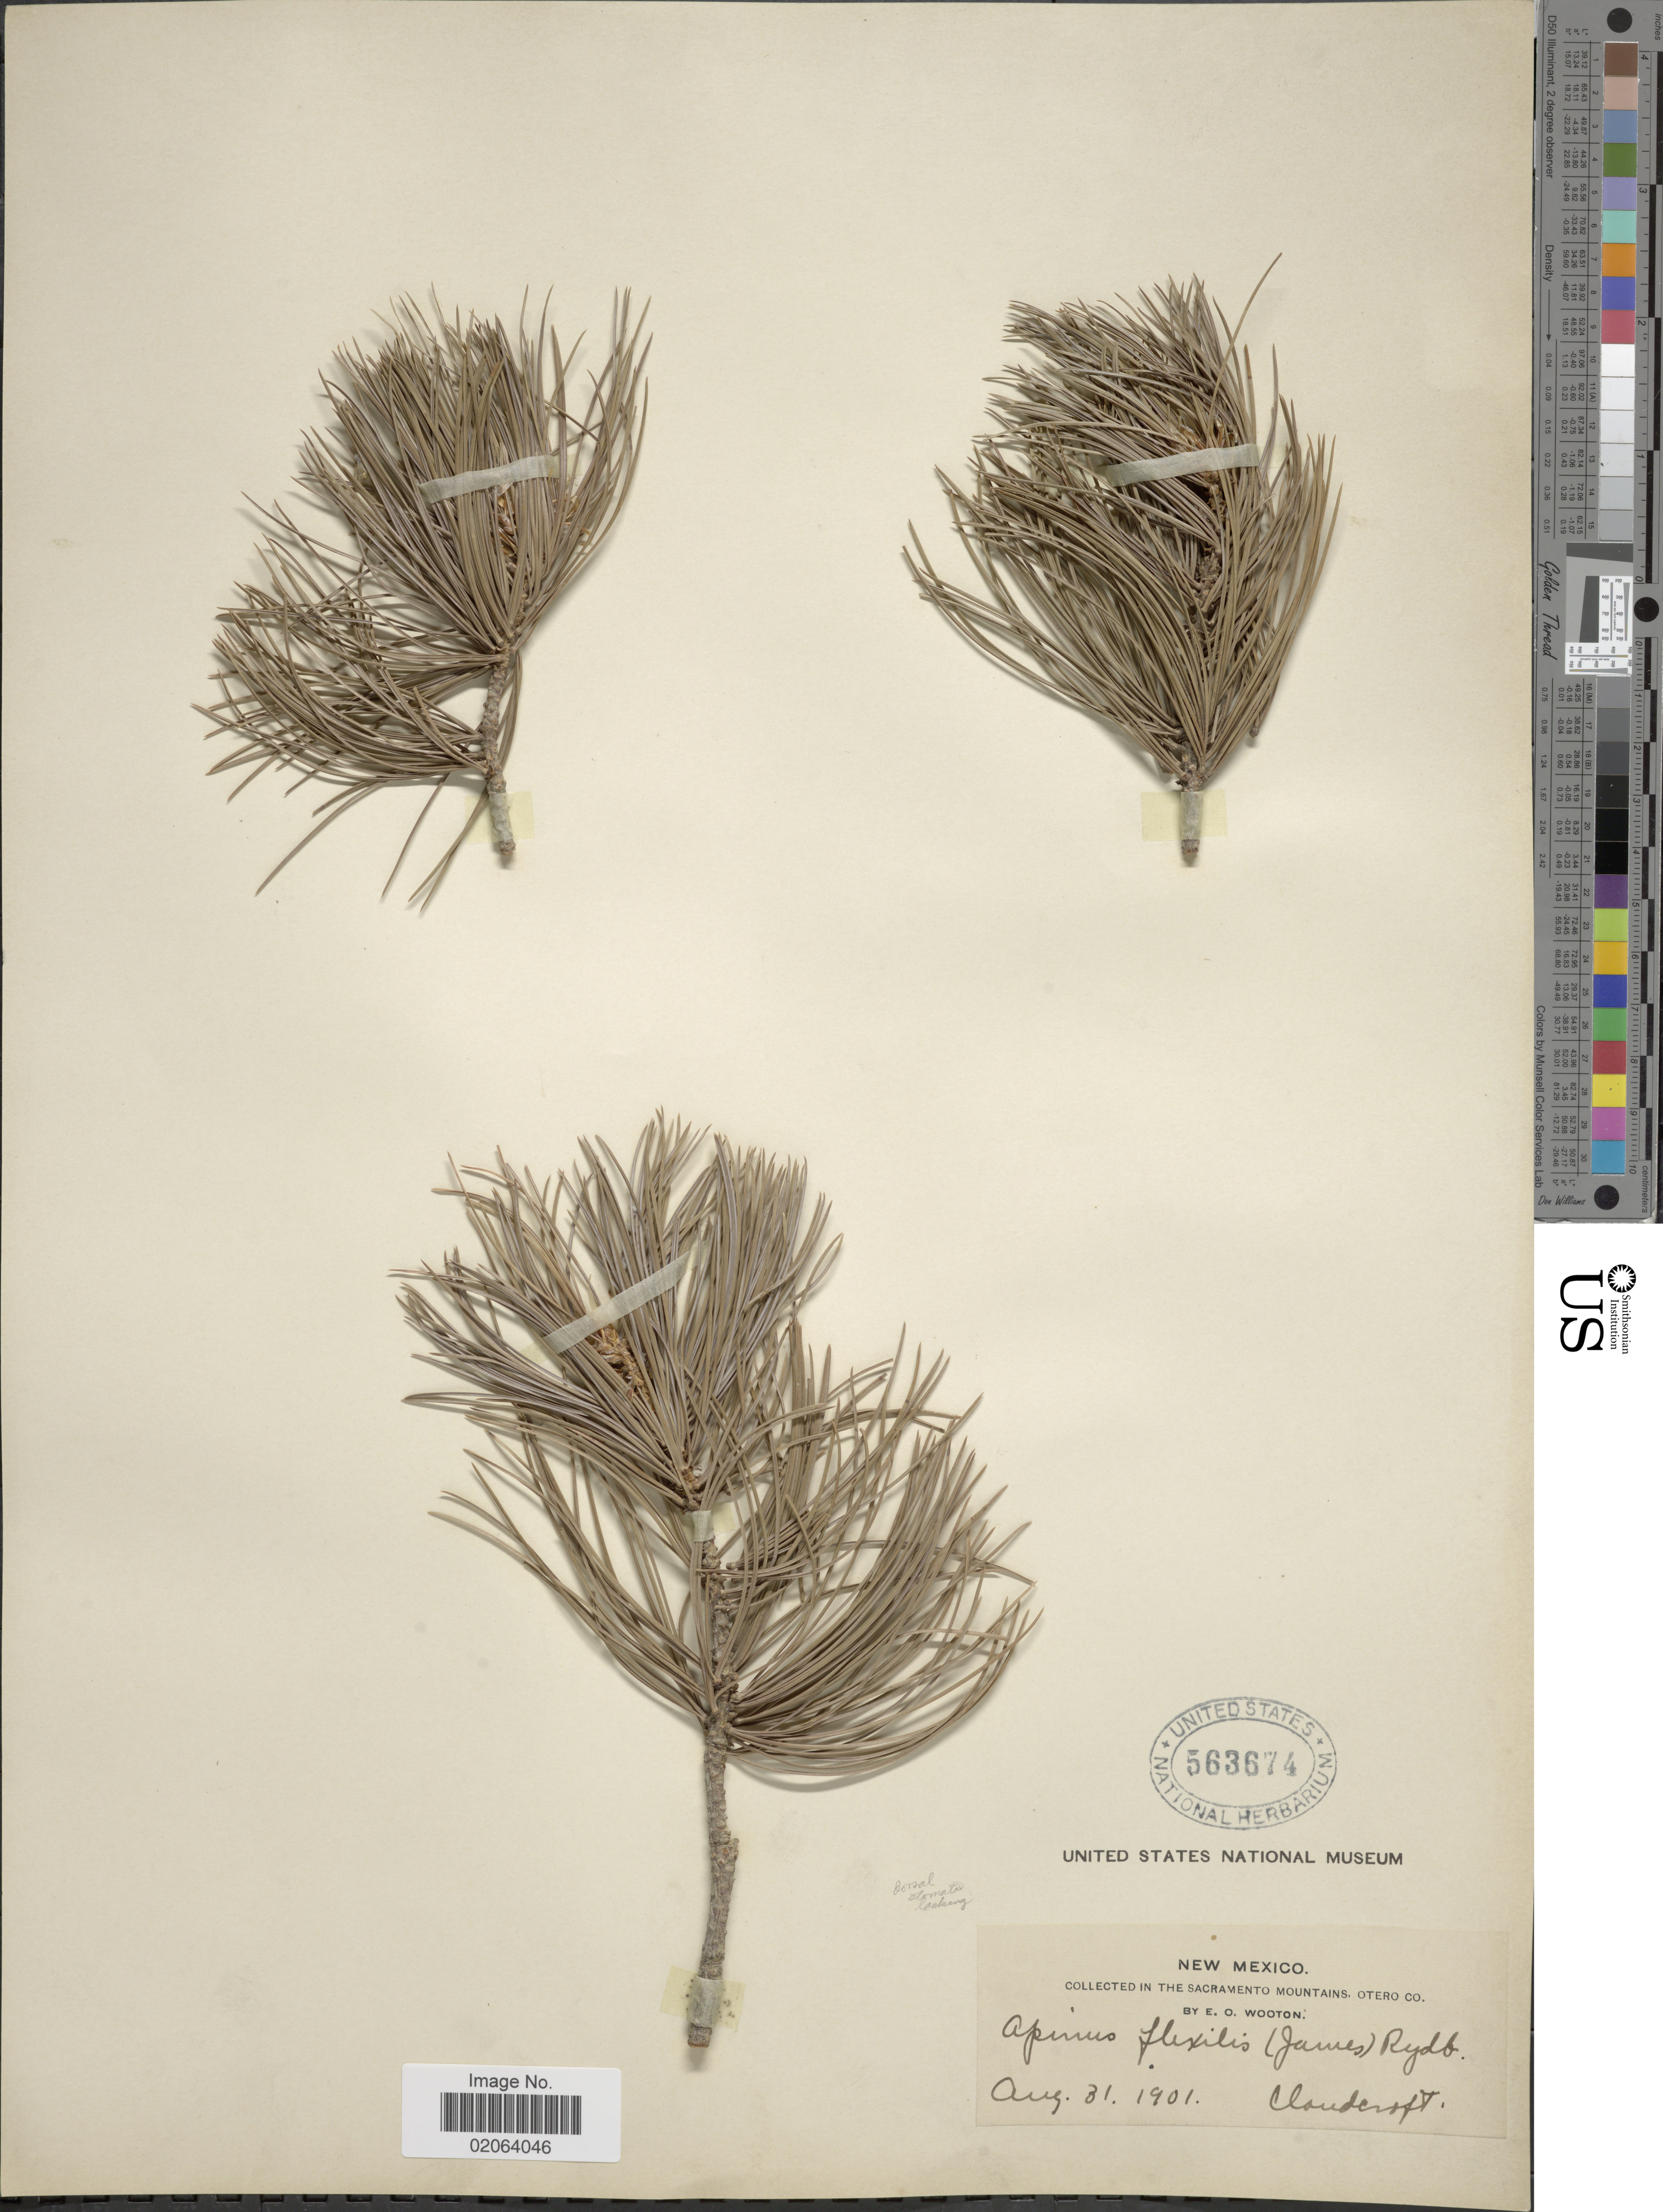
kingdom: Plantae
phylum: Tracheophyta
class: Pinopsida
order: Pinales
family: Pinaceae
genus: Pinus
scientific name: Pinus flexilis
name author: E. James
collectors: E. O. Wooton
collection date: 1901-08-31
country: United States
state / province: New Mexico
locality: Sacramento Mountains, Otero Co. Cloudcroft.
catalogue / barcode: US 563674